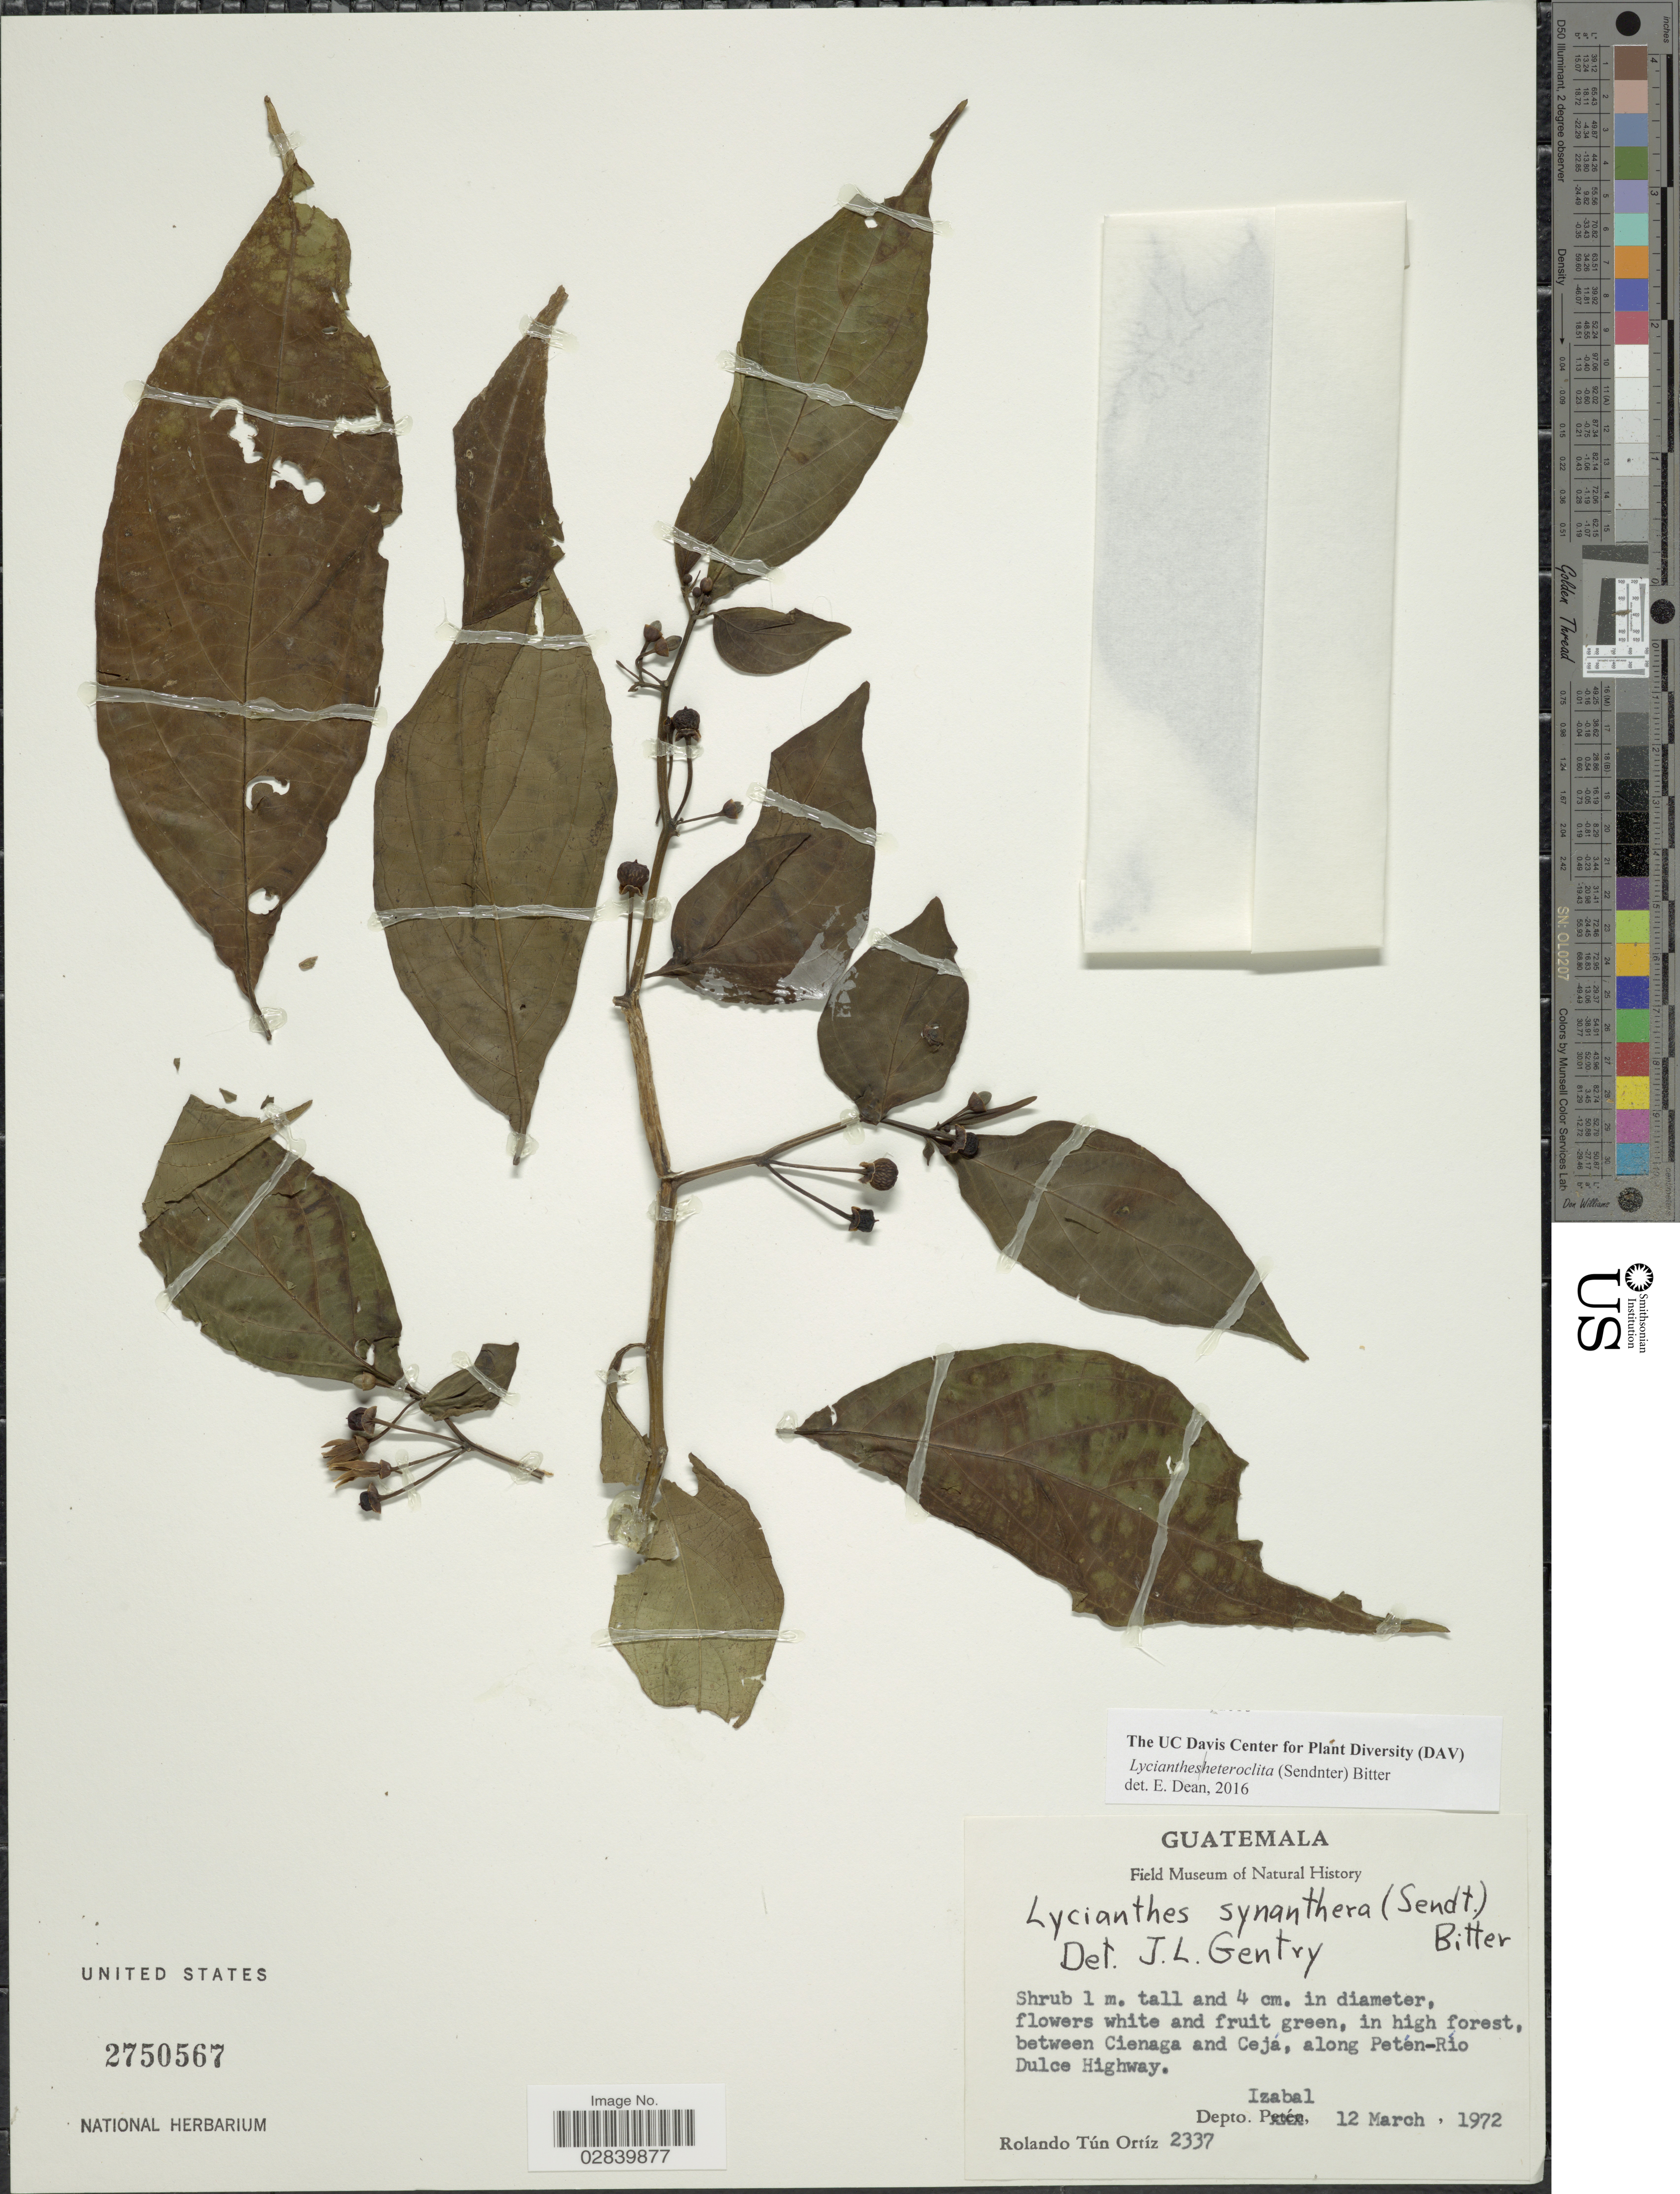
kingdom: Plantae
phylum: Tracheophyta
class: Magnoliopsida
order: Solanales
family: Solanaceae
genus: Lycianthes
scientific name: Lycianthes heteroclita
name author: (Sendtn.) Bitter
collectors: R. Tún Ortíz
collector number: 2337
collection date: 1972-03-12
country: Guatemala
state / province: Izabal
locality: In high forest, between Cienaga and Cejá, along Petén-Río Dulce Highway. Depto. Izabal.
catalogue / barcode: US 2750567